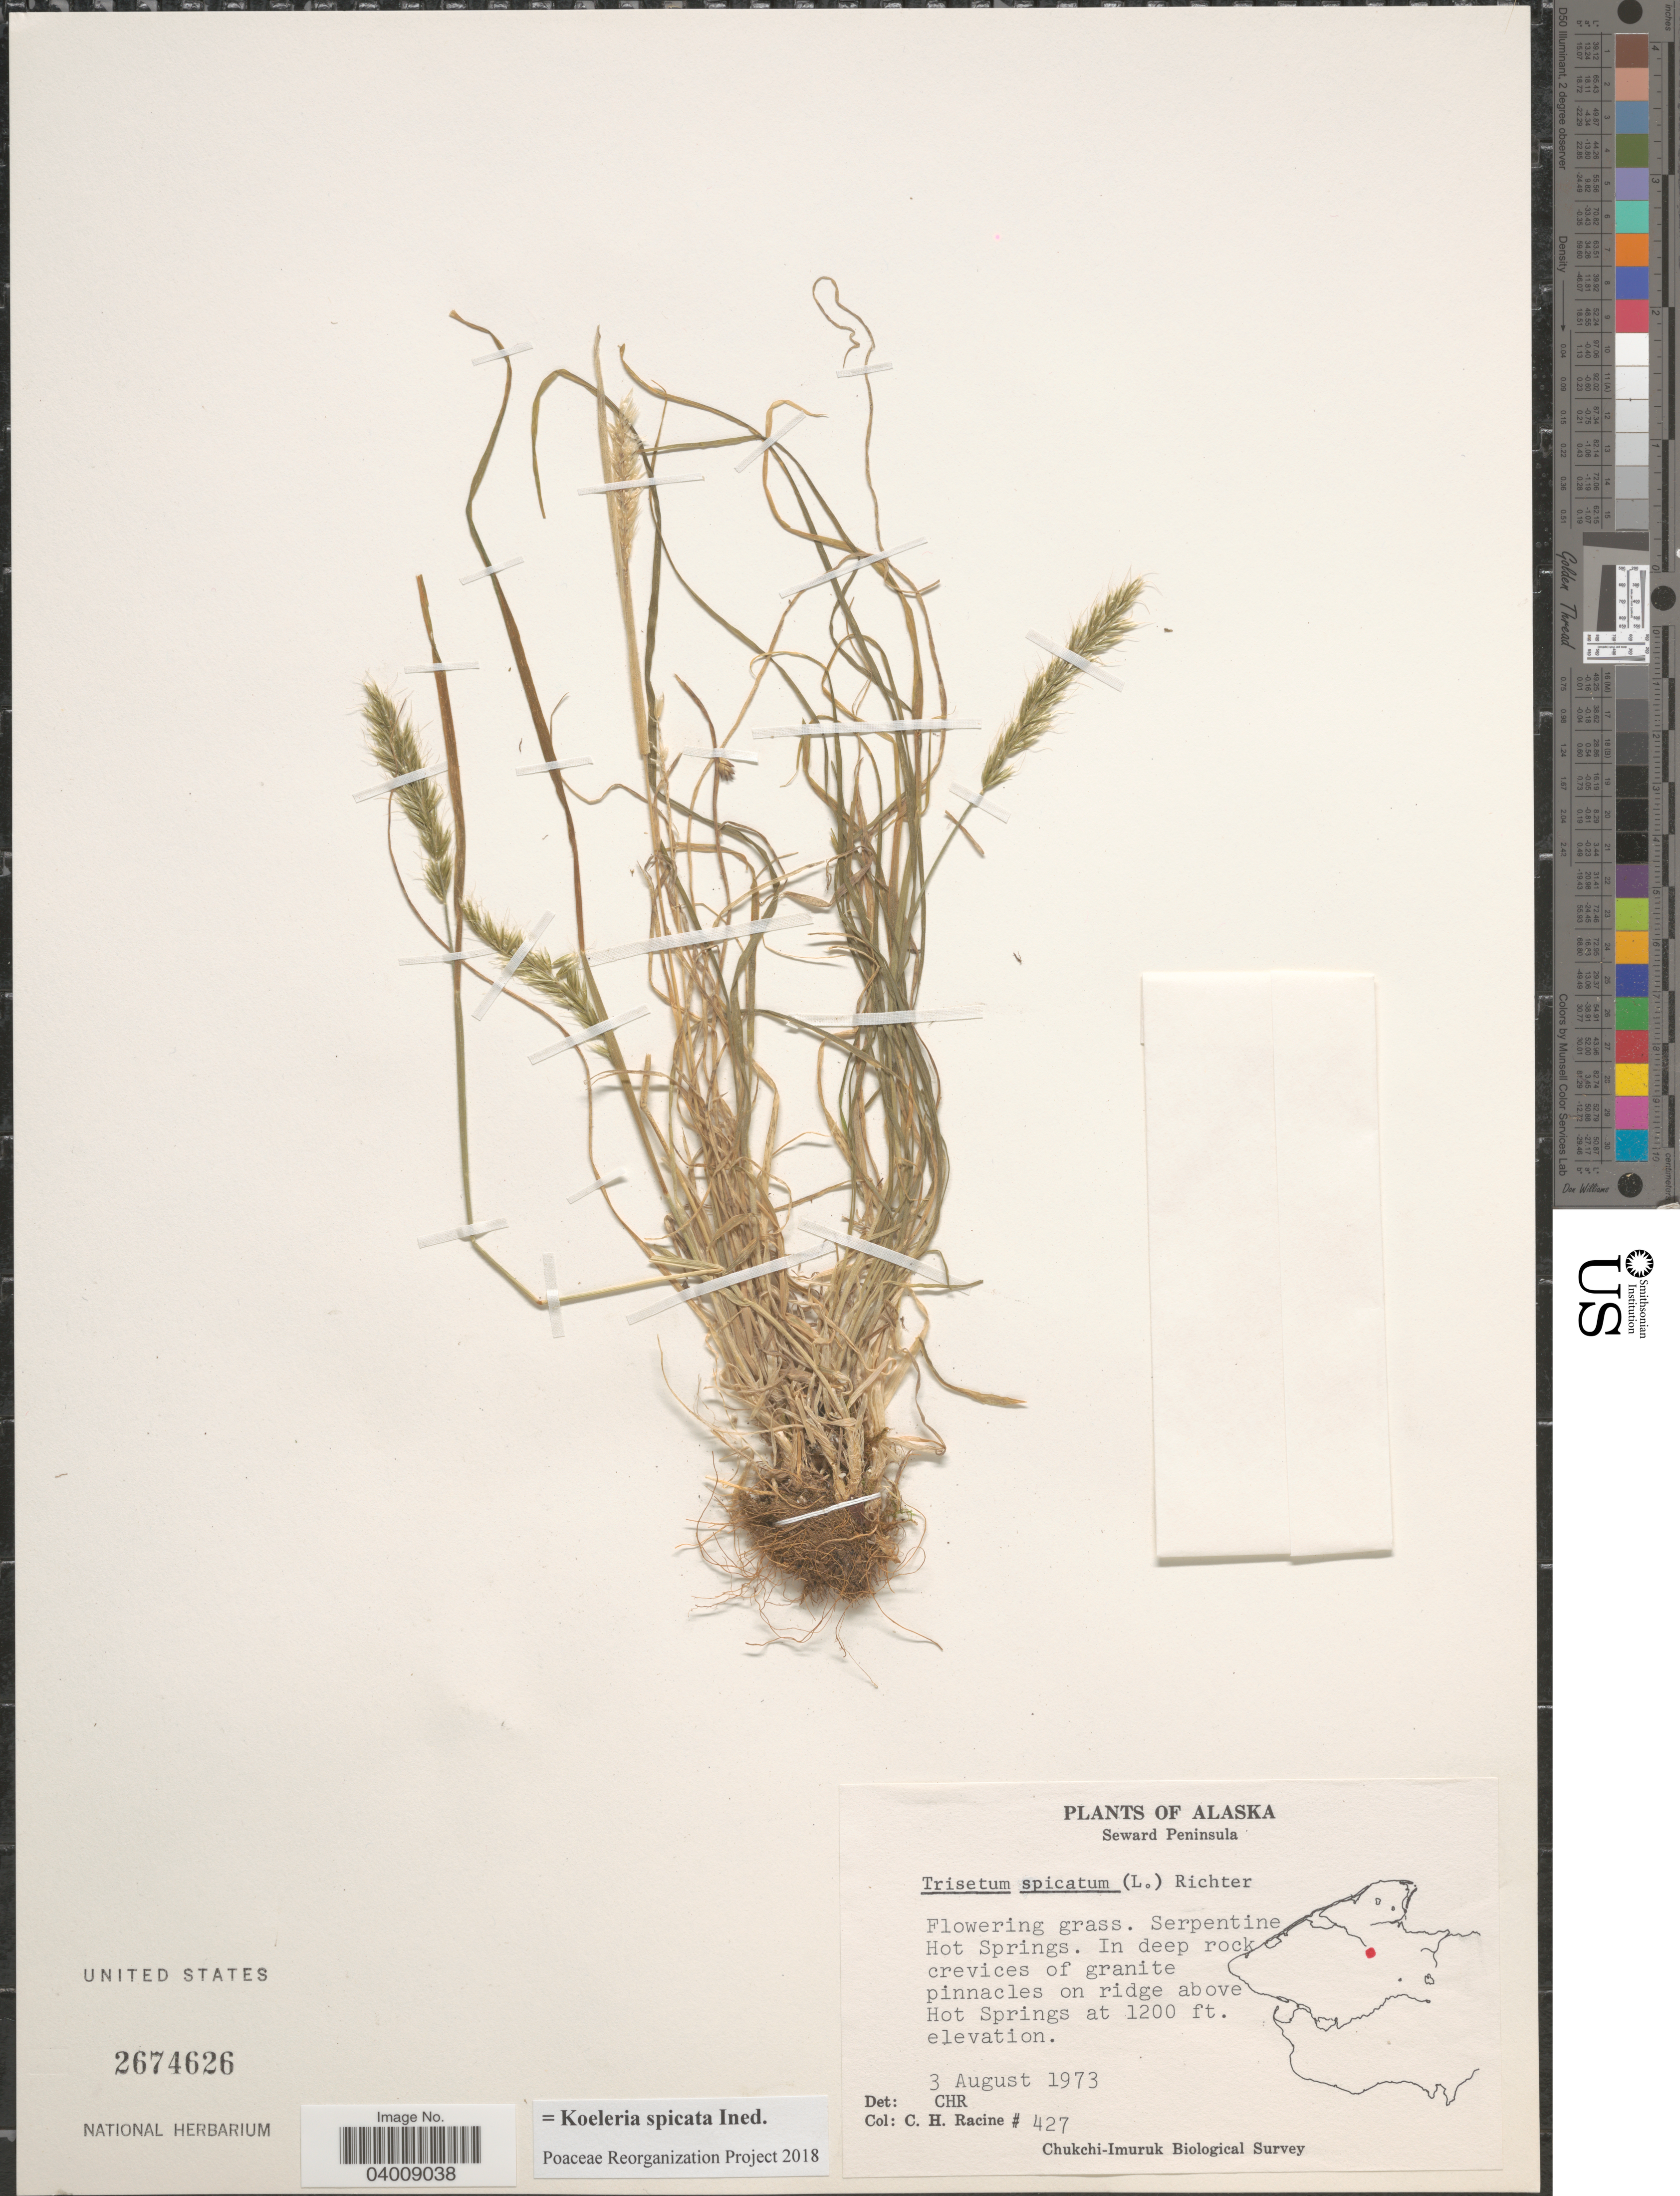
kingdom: Plantae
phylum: Tracheophyta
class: Liliopsida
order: Poales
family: Poaceae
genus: Koeleria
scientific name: Koeleria spicata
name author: (L.) Barberá et al.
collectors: C. Racine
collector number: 427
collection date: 1973-08-03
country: United States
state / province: Alaska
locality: Seward Peninsula. Serpentine Hot Springs. In deep rock crevices of granite pinnacles on ridge above Hot Springs.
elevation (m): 366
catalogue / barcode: US 2674626